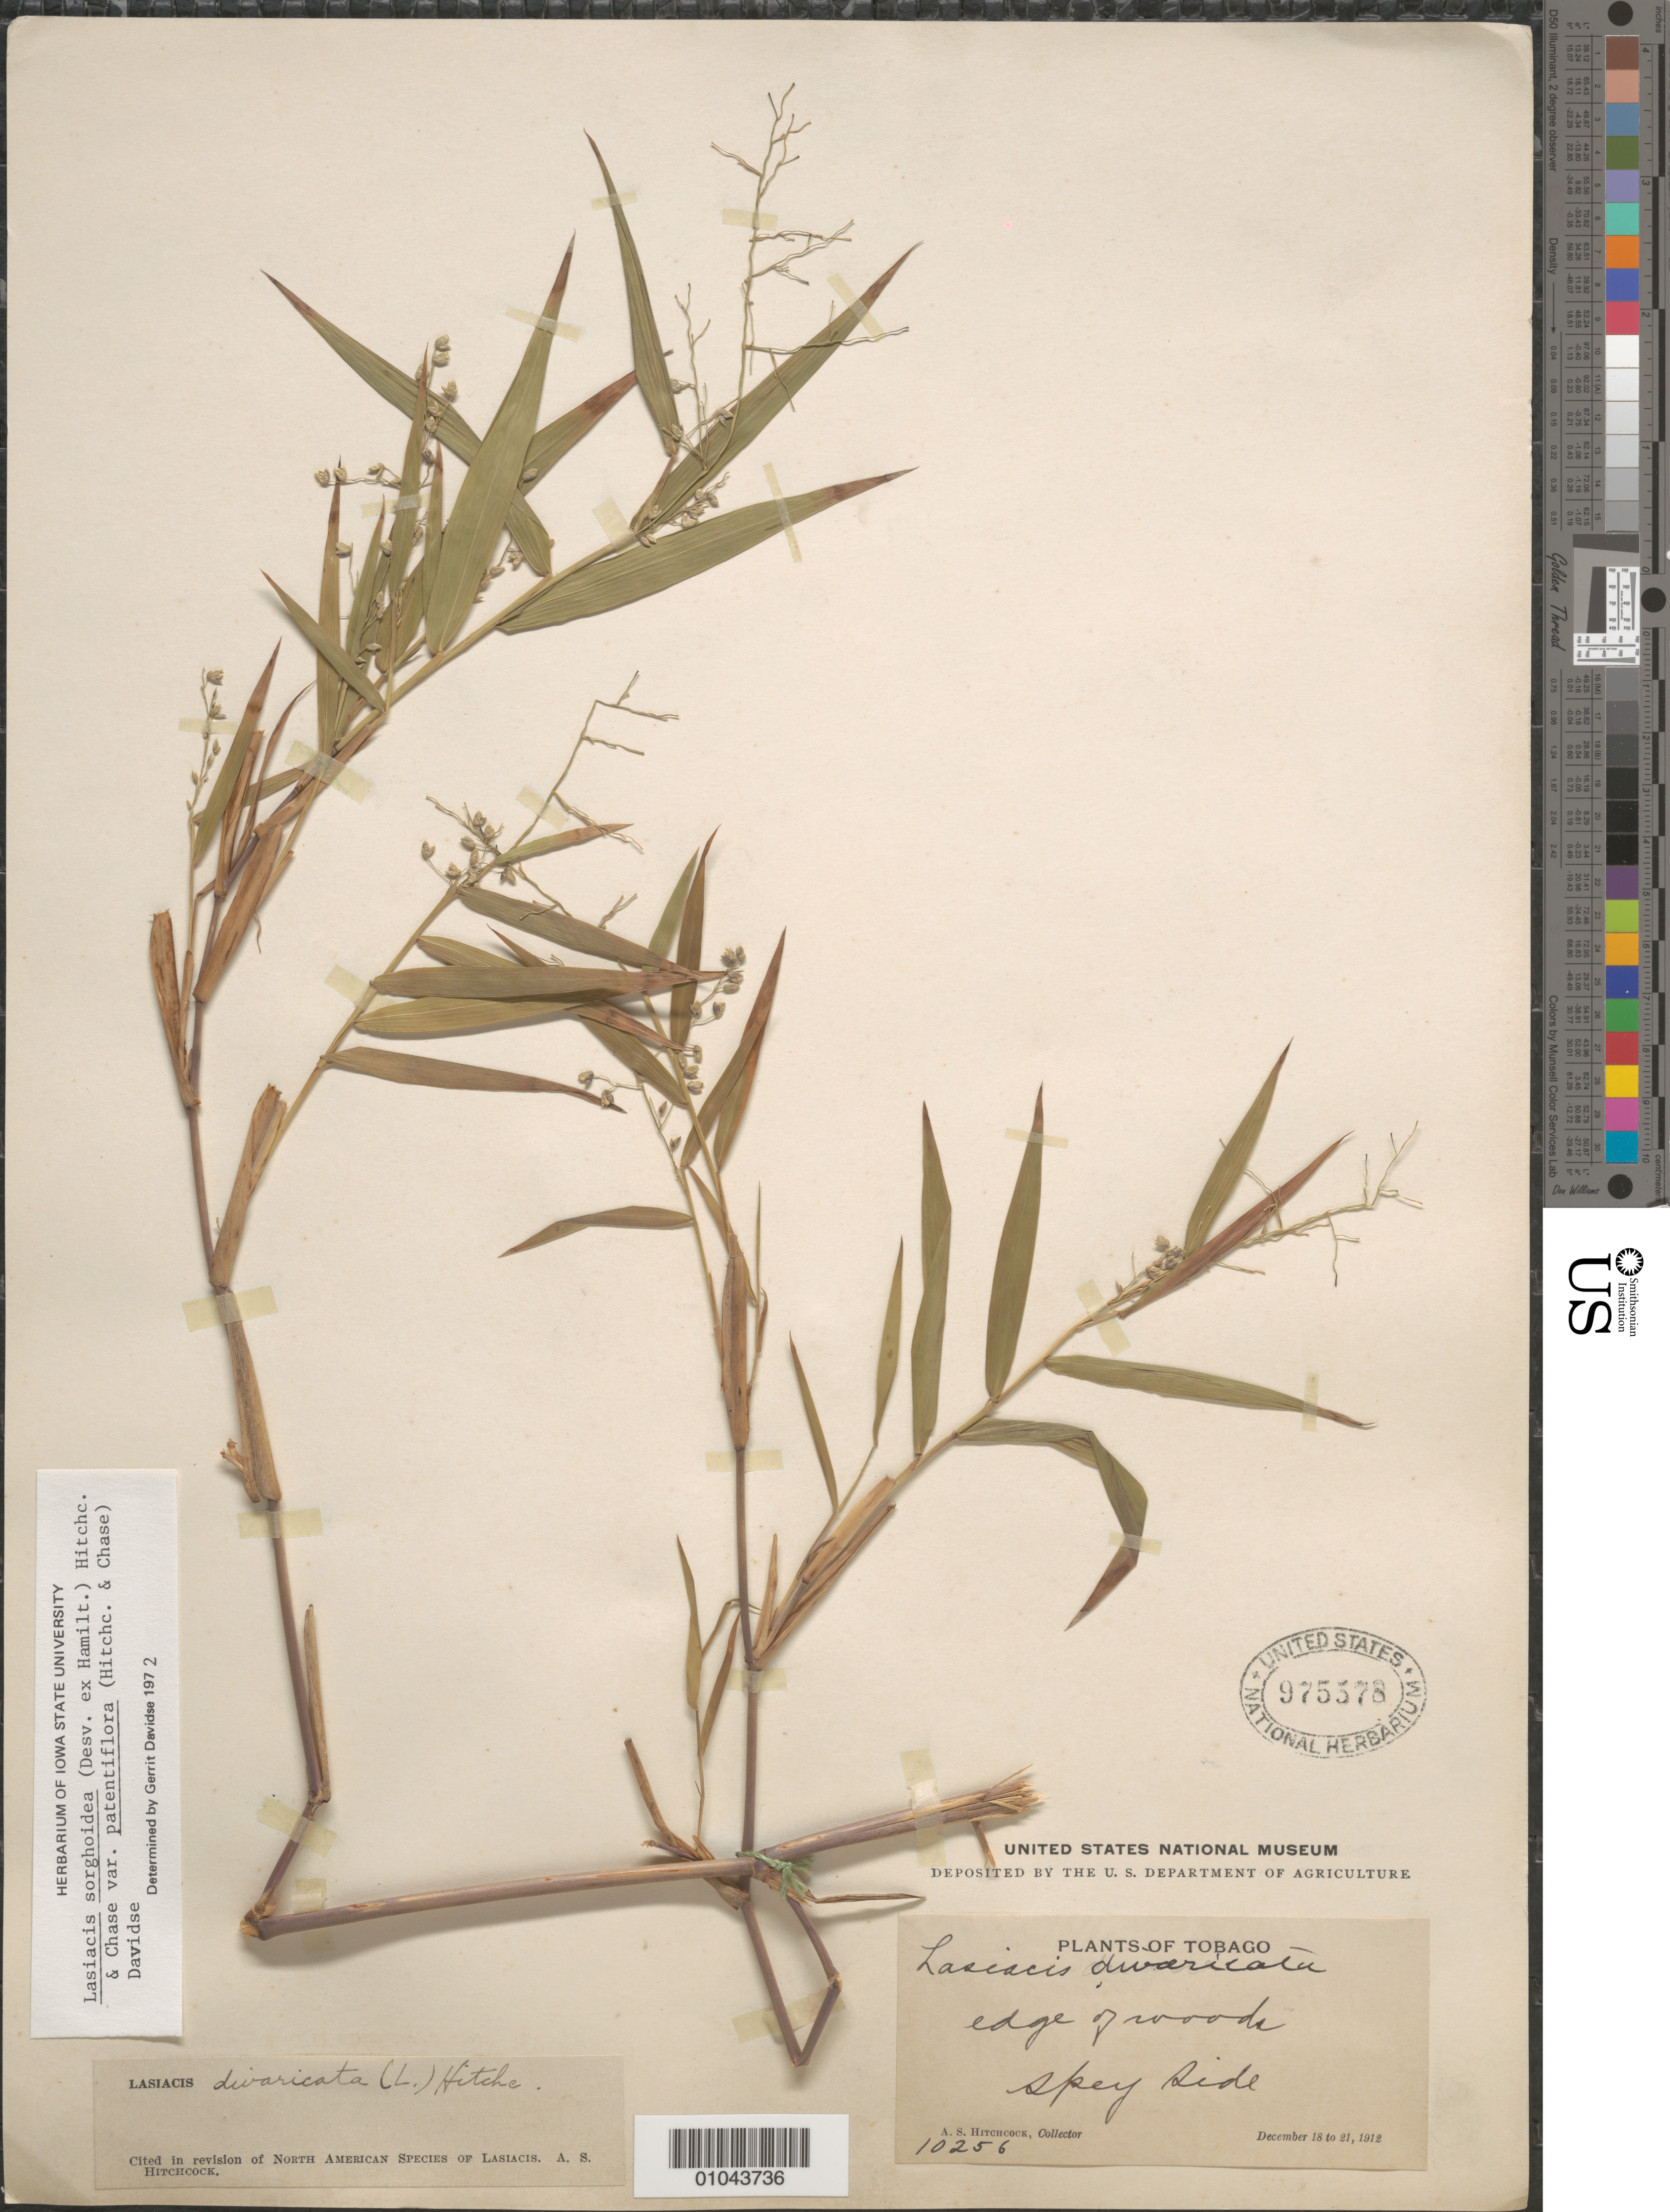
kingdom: Plantae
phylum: Tracheophyta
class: Liliopsida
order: Poales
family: Poaceae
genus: Lasiacis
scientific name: Lasiacis sorghoidea var. patentiflora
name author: (Hitchc. & Chase) Davidse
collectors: A. S. Hitchcock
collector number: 10256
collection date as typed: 18 Dec 1912 to 21 Dec 1912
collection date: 1912-12-18/1912-12-21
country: Trinidad and Tobago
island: Tobago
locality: Edge of woods, Speyside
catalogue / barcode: US 975578